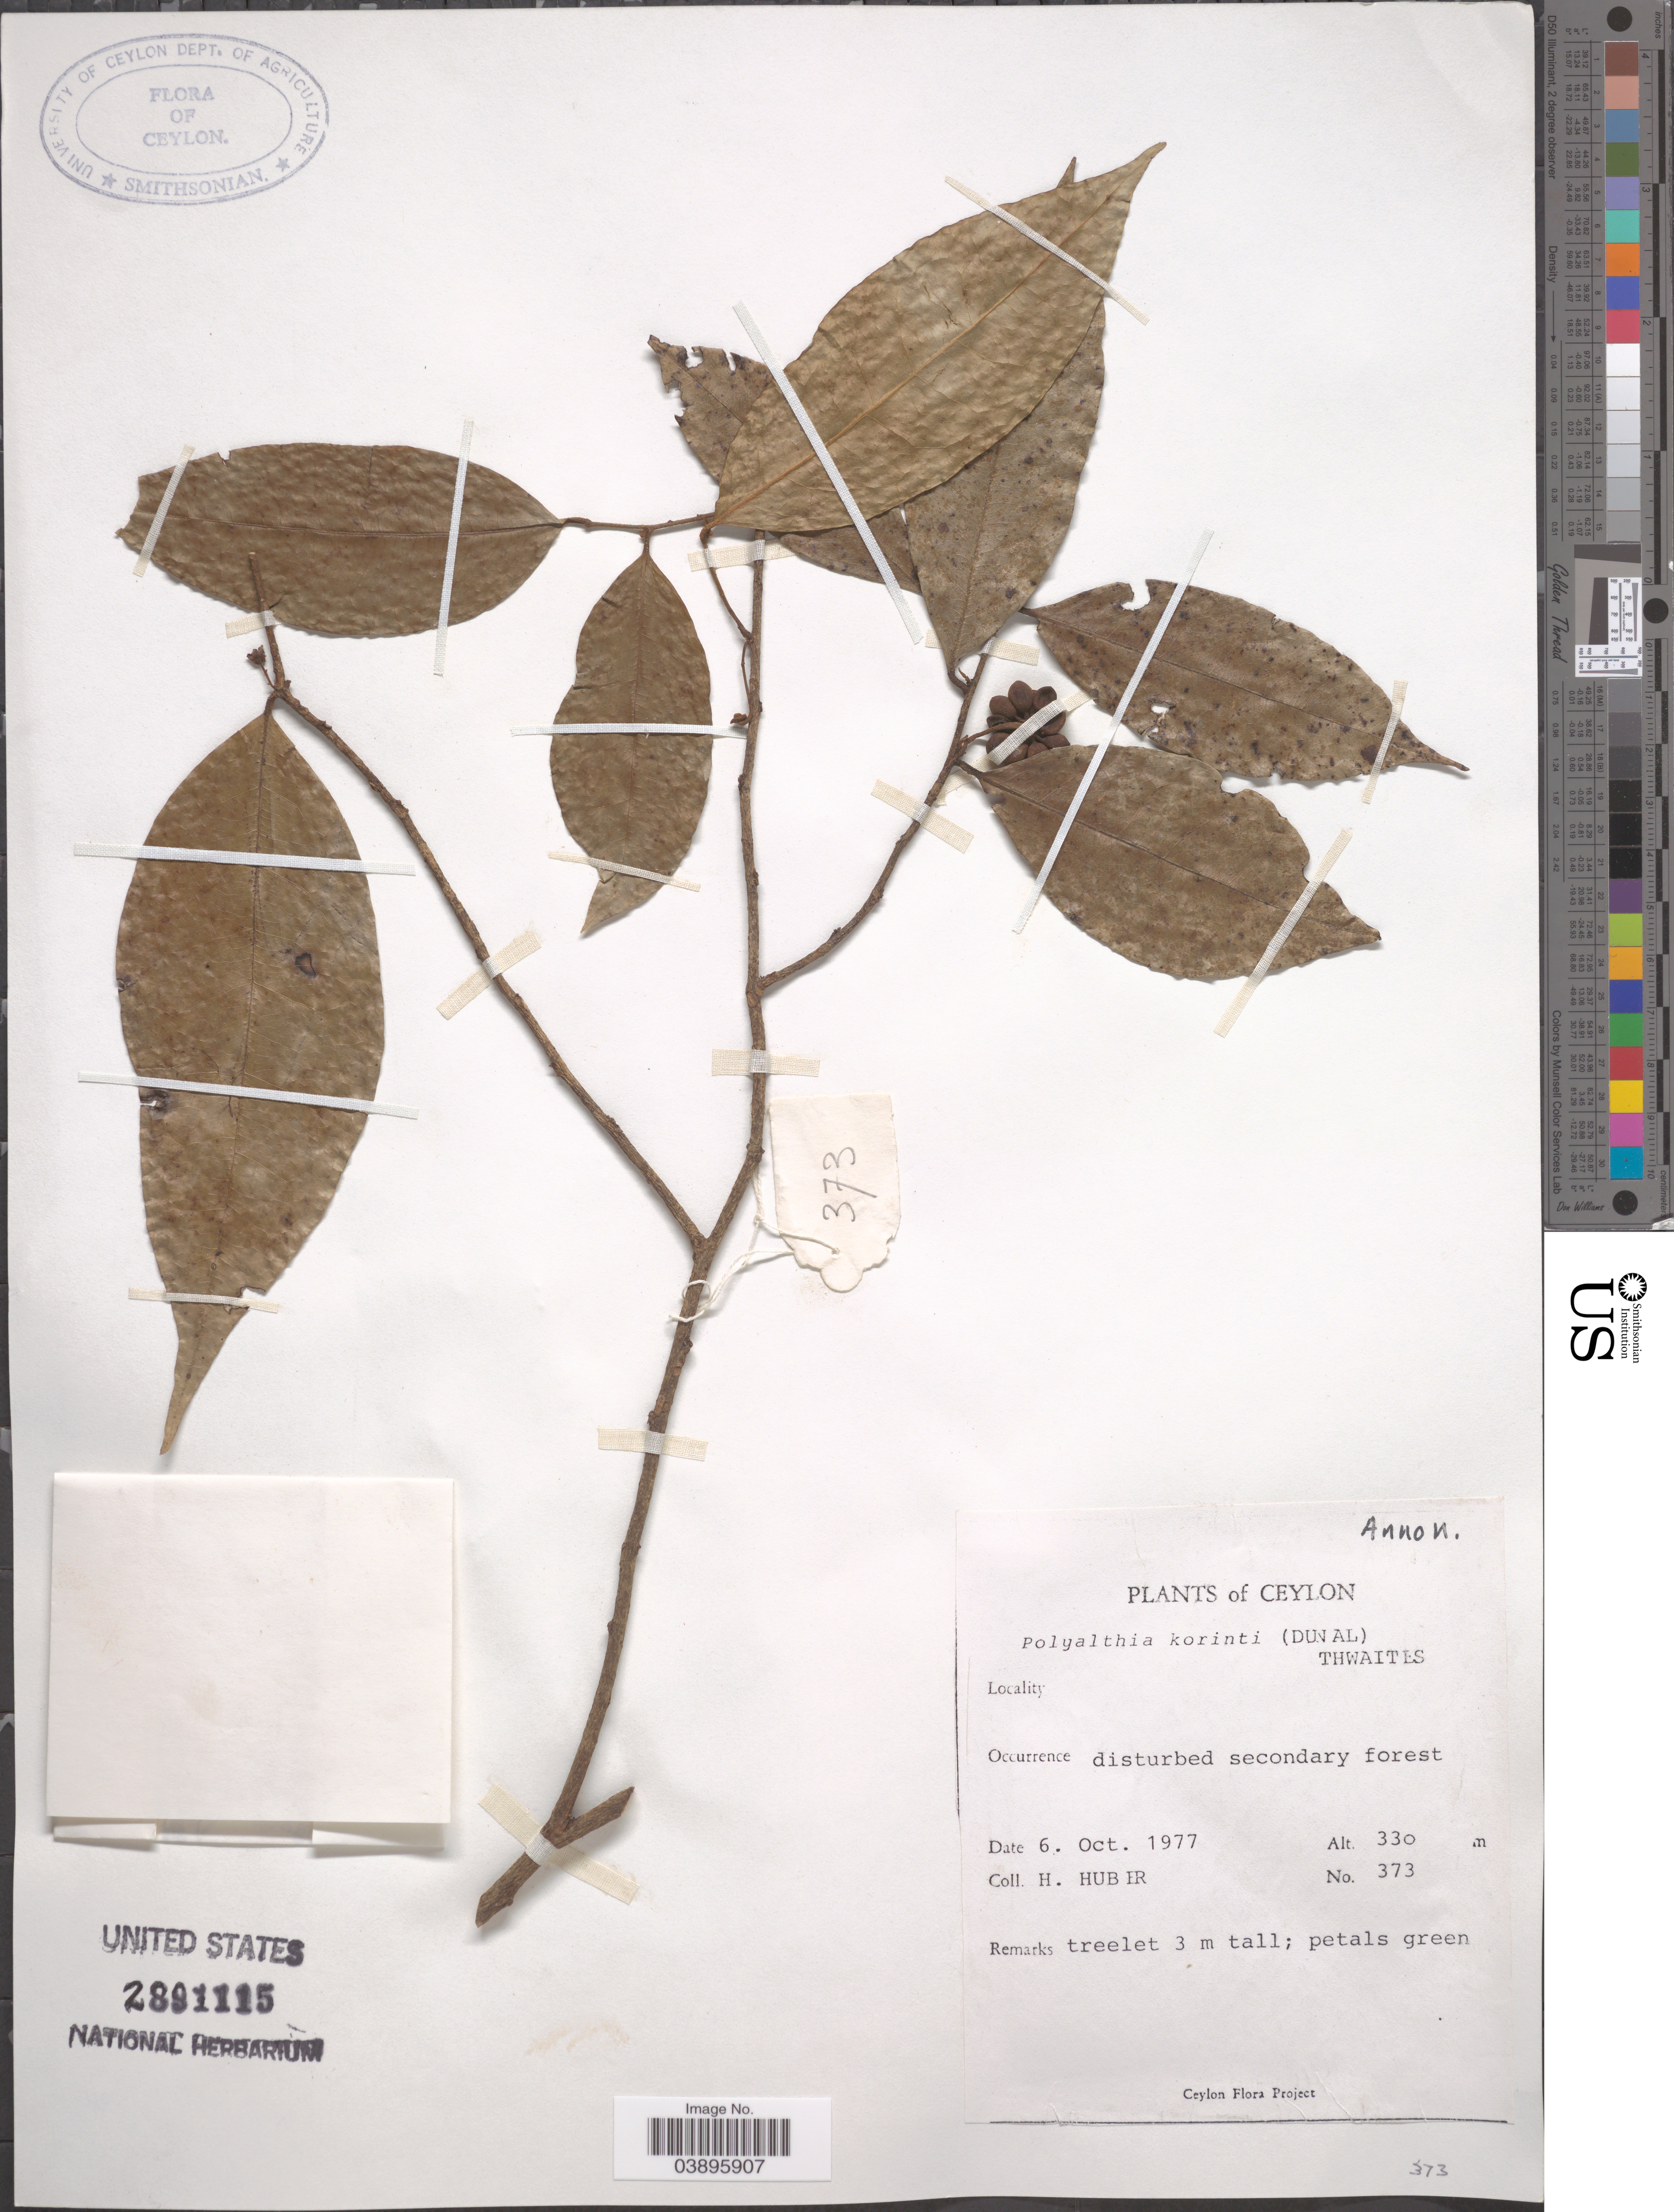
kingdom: Plantae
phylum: Tracheophyta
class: Magnoliopsida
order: Magnoliales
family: Annonaceae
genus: Polyalthia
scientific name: Polyalthia korinti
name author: (Dunal) Thwaites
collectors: H. Huber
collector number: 373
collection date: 1977-10-06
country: Sri Lanka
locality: Ceylon.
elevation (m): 330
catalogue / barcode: US 2891115